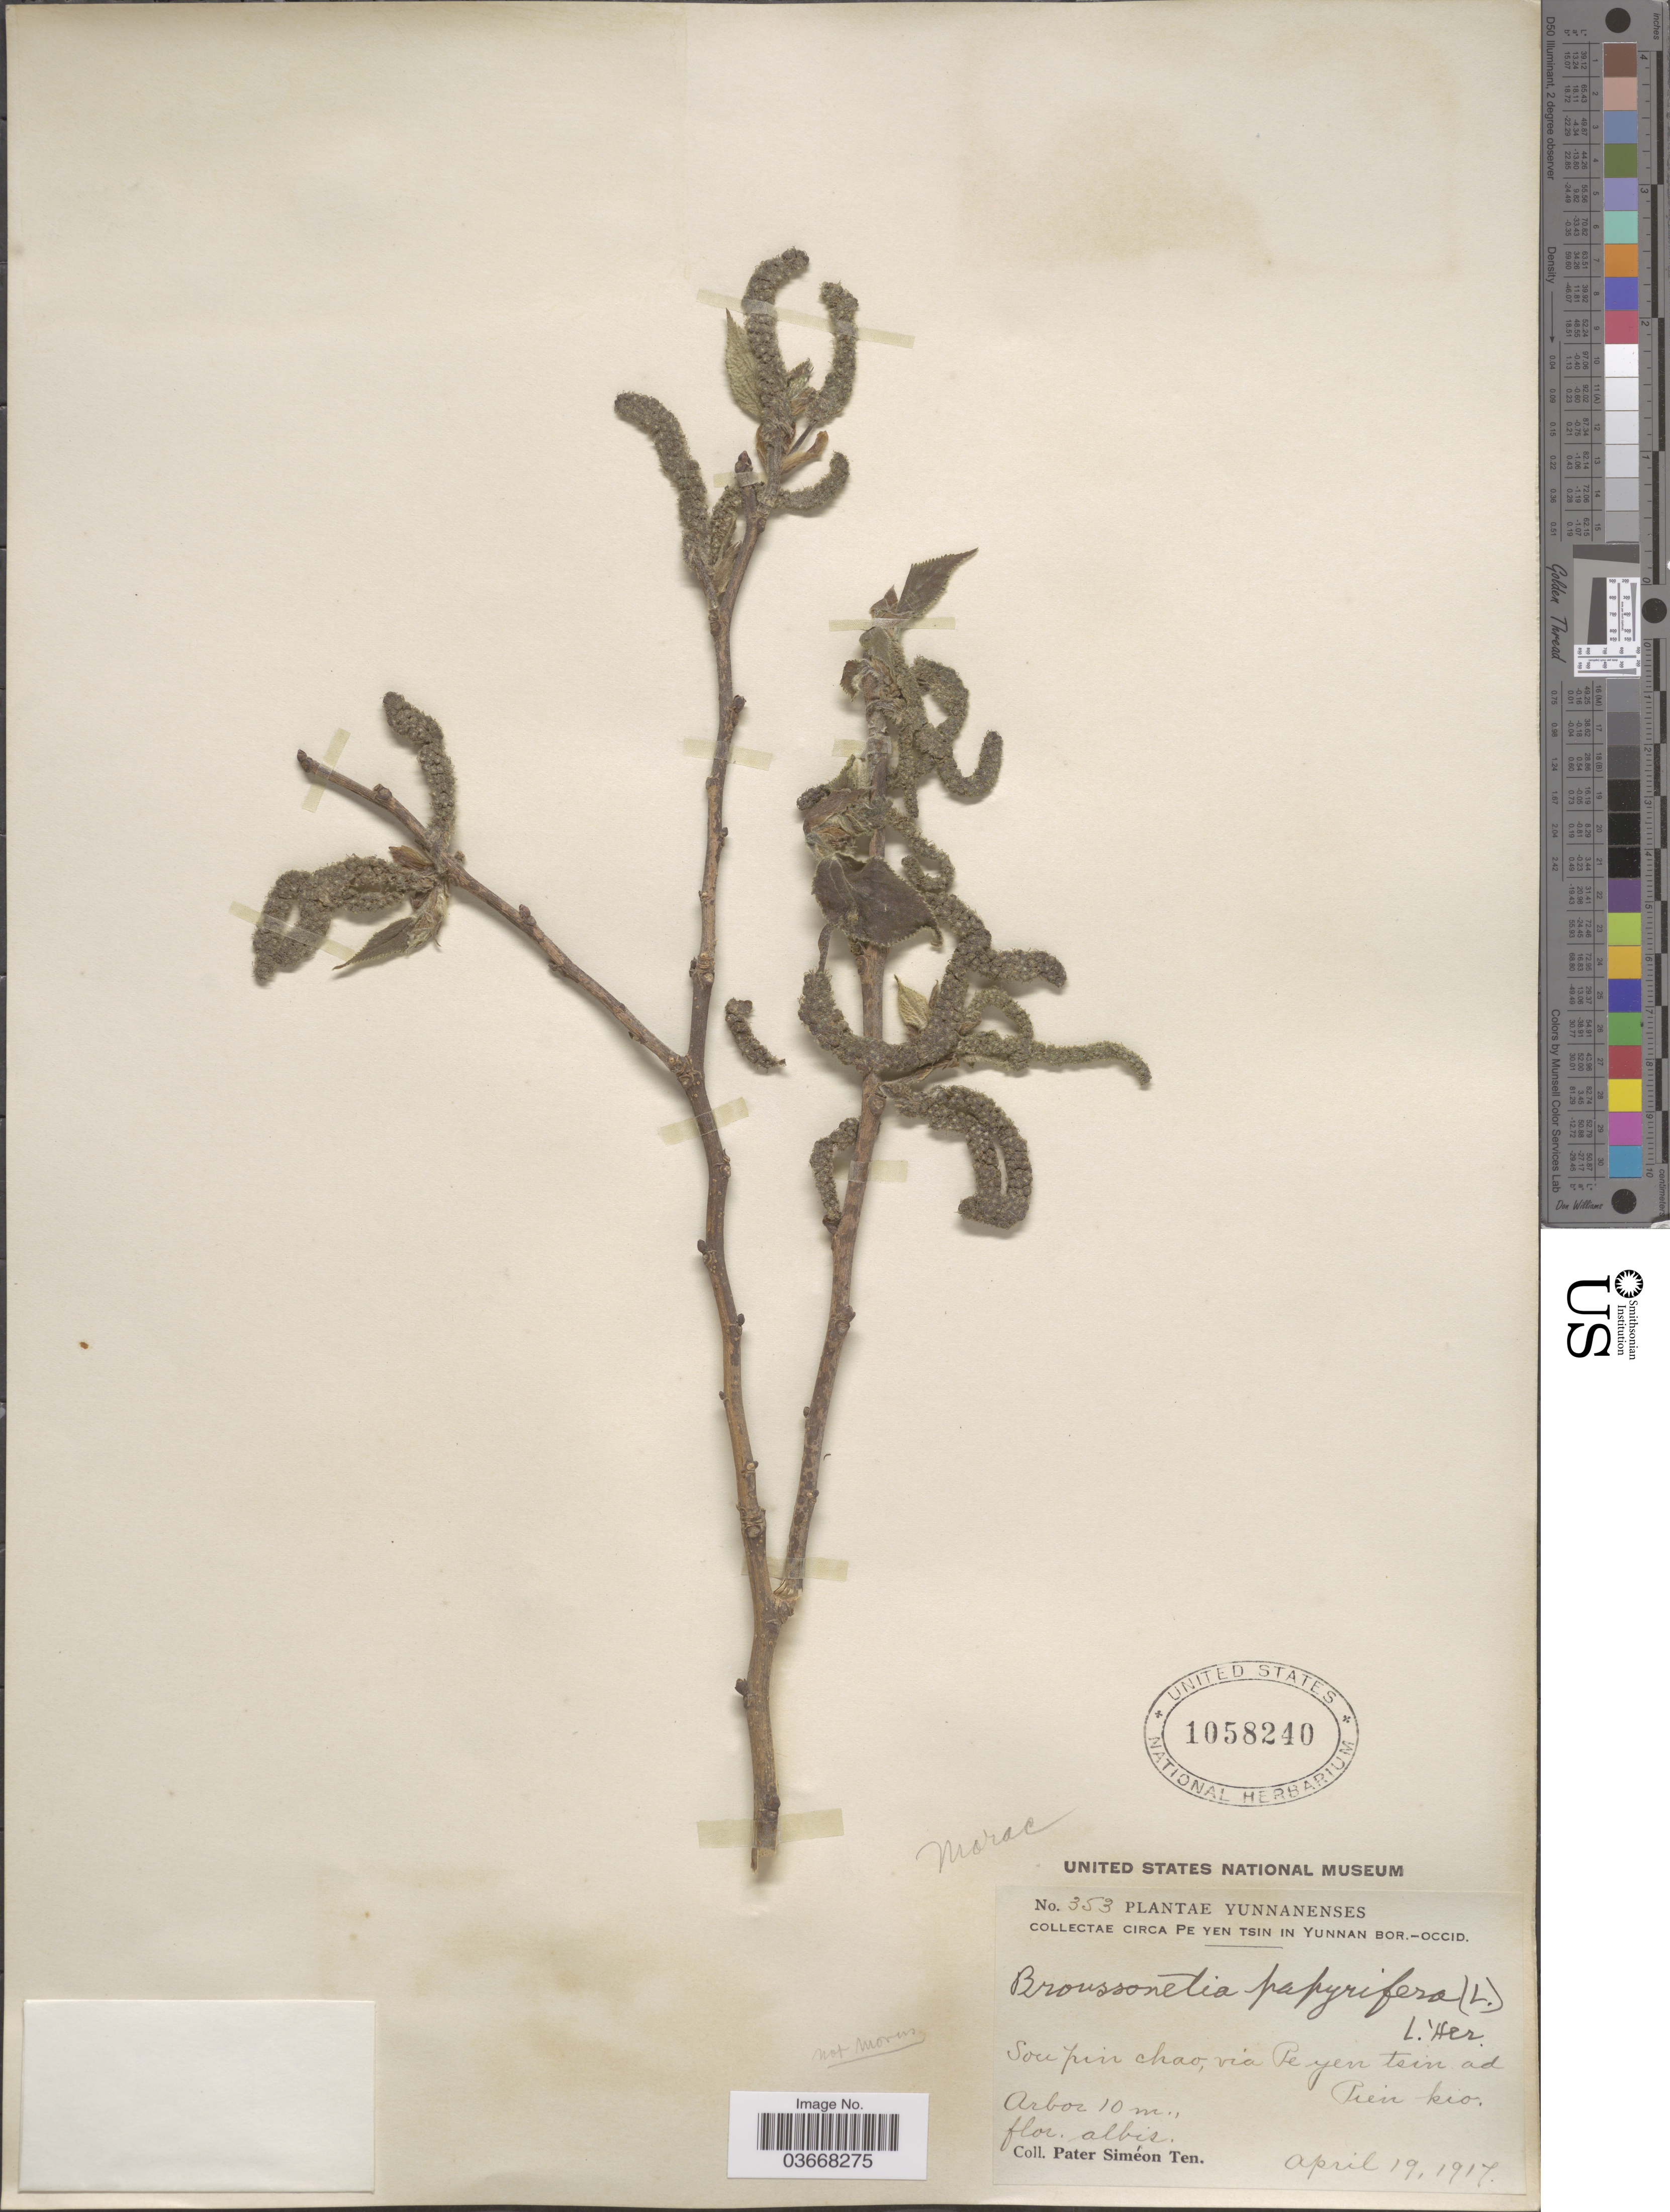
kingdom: Plantae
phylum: Tracheophyta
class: Magnoliopsida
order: Rosales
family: Moraceae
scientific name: Broussoneta papyrifera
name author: (L.) L'Hér. ex Vent.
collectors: P. S. Ten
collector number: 353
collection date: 1917-04-19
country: China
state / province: Yunnan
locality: Circa Pe Yen Tsin in Yunnan Bor.-Occid. Sou pin chao, via Pe yen tsin ad Pien kio.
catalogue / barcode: US 1058240